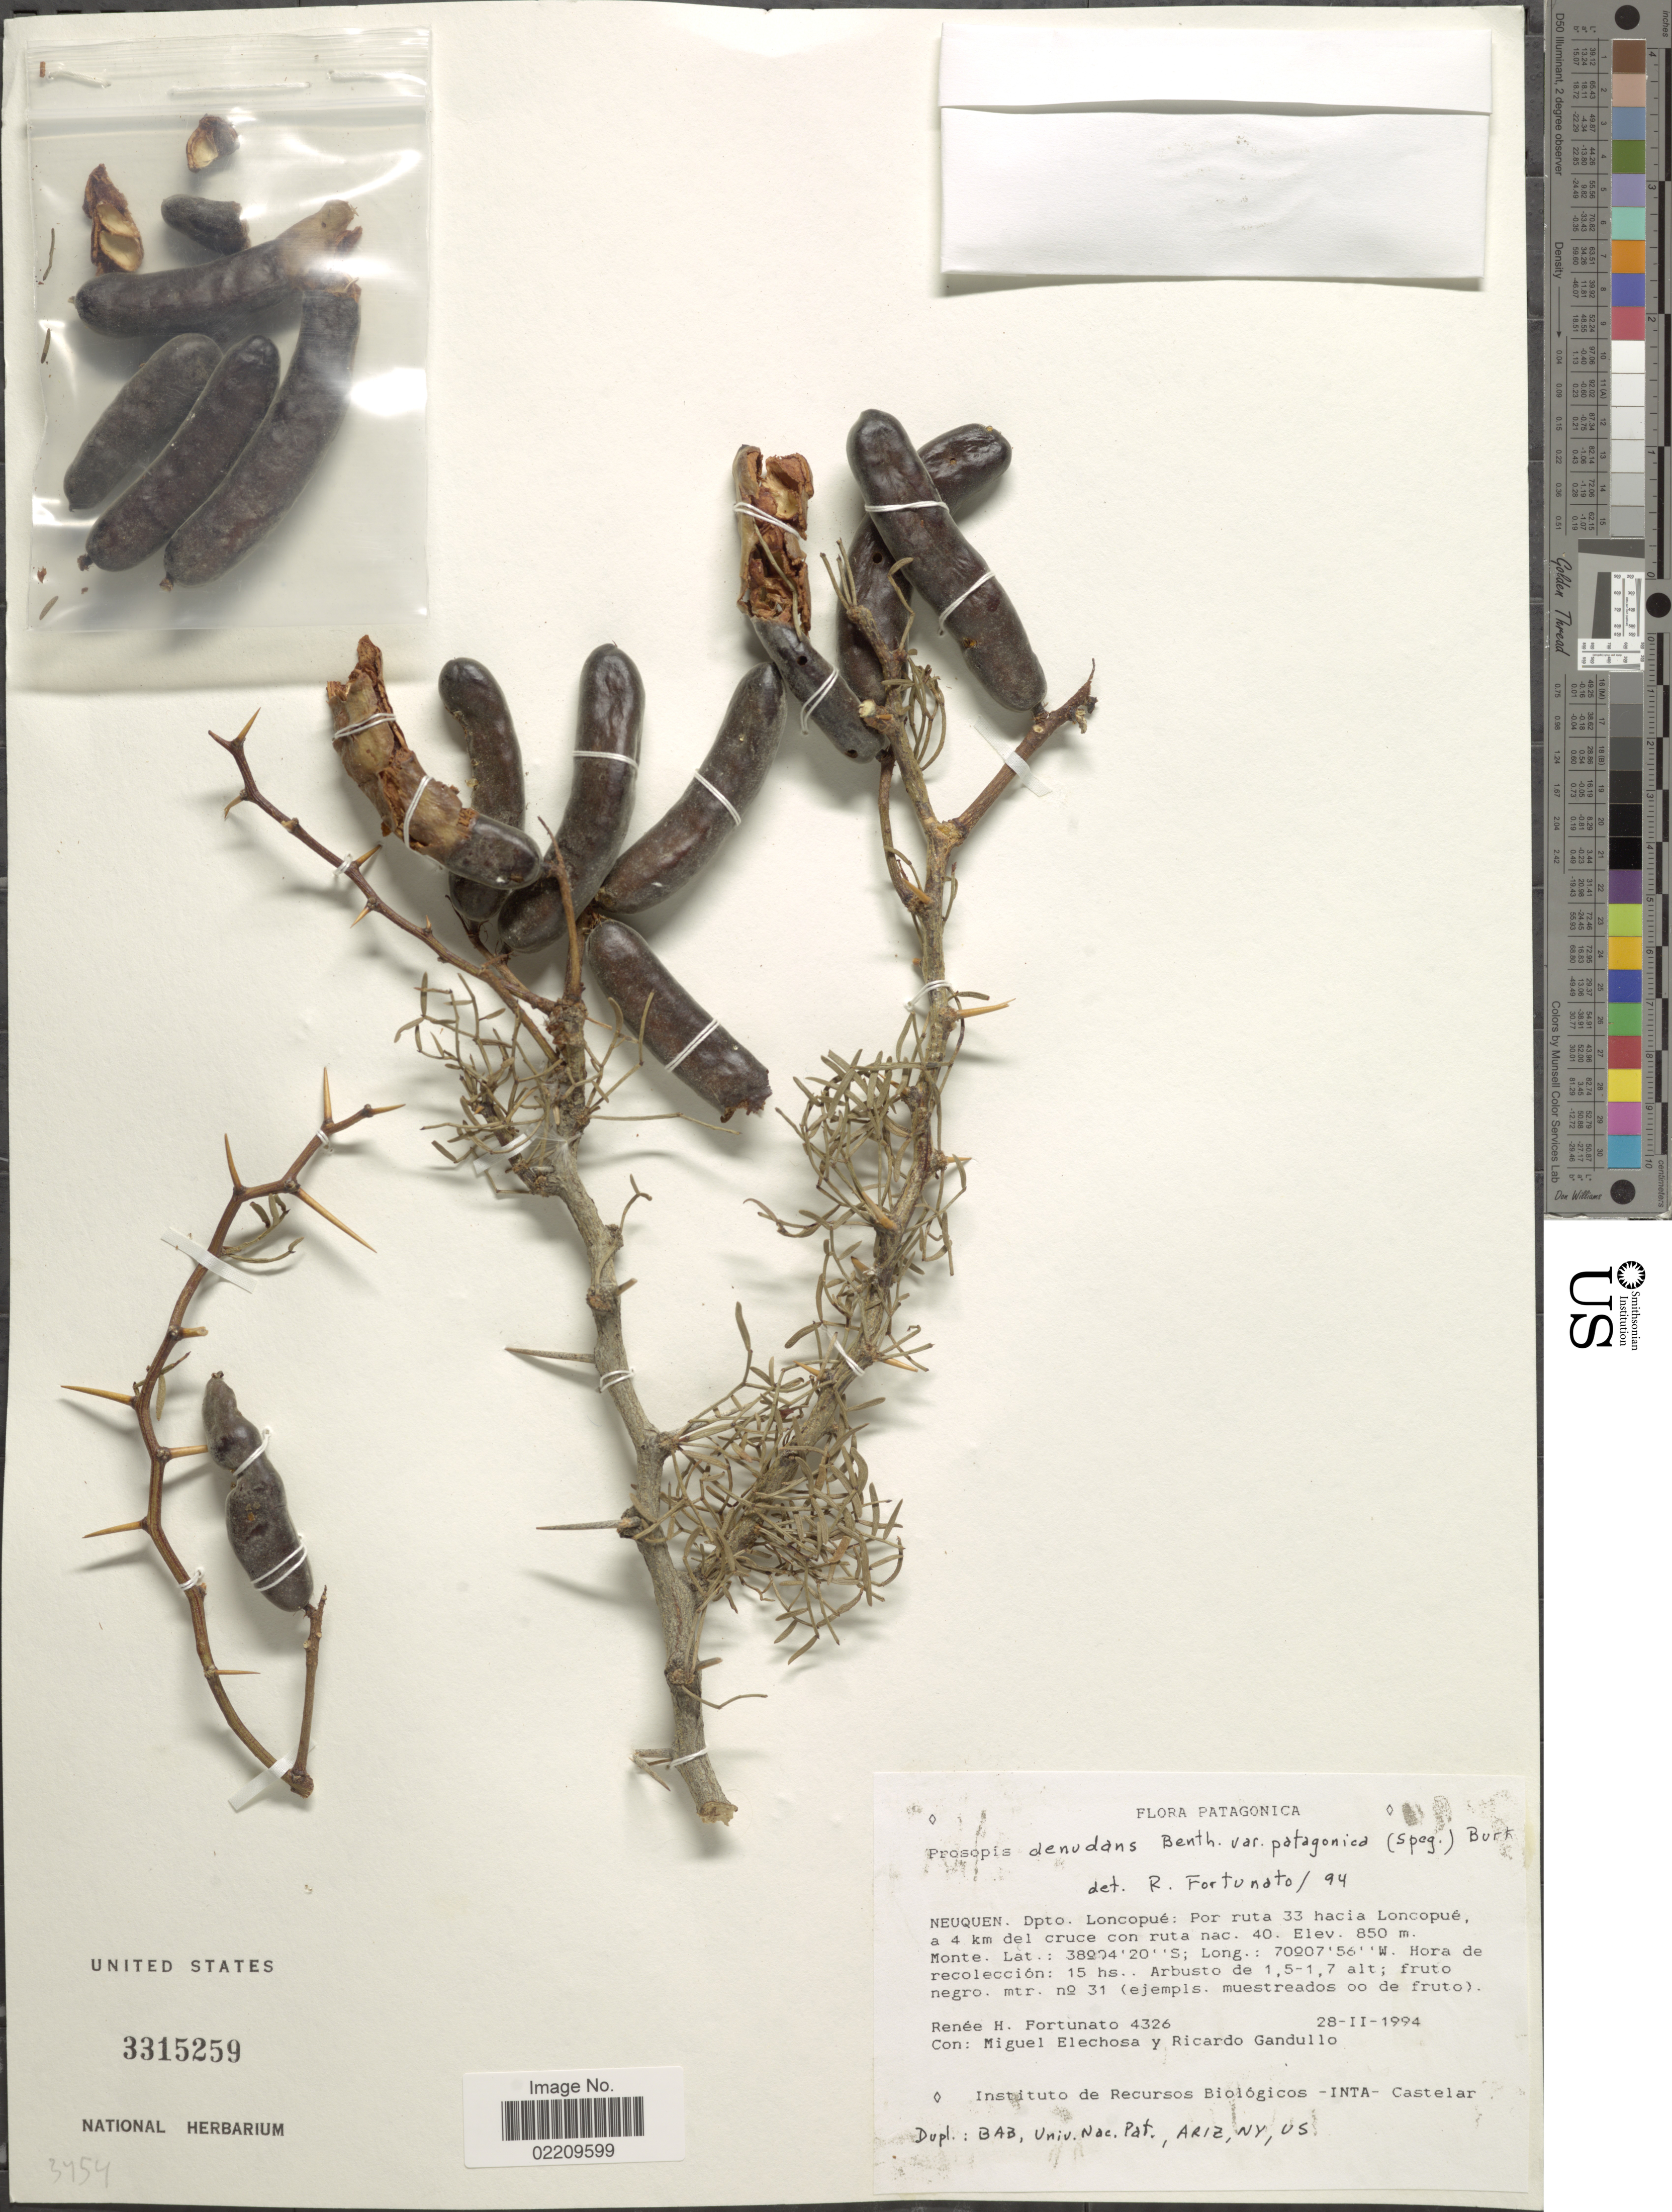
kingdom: Plantae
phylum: Tracheophyta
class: Magnoliopsida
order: Fabales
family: Fabaceae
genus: Neltuma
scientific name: Neltuma denudans var. patagonica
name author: (Speg.) C. E. Hughes & G.P. Lewis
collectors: R. H. Fortunato, M. Elechosa & R. Gandullo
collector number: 4326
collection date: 1994-02-28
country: Argentina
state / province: Neuquen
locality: Patagonica. Nuequen. Dpto. Loncopue: Por ruta 3 hacia Loncopue, a 4 km del cruce con ruta nac. 40.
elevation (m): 850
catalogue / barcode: US 3315259